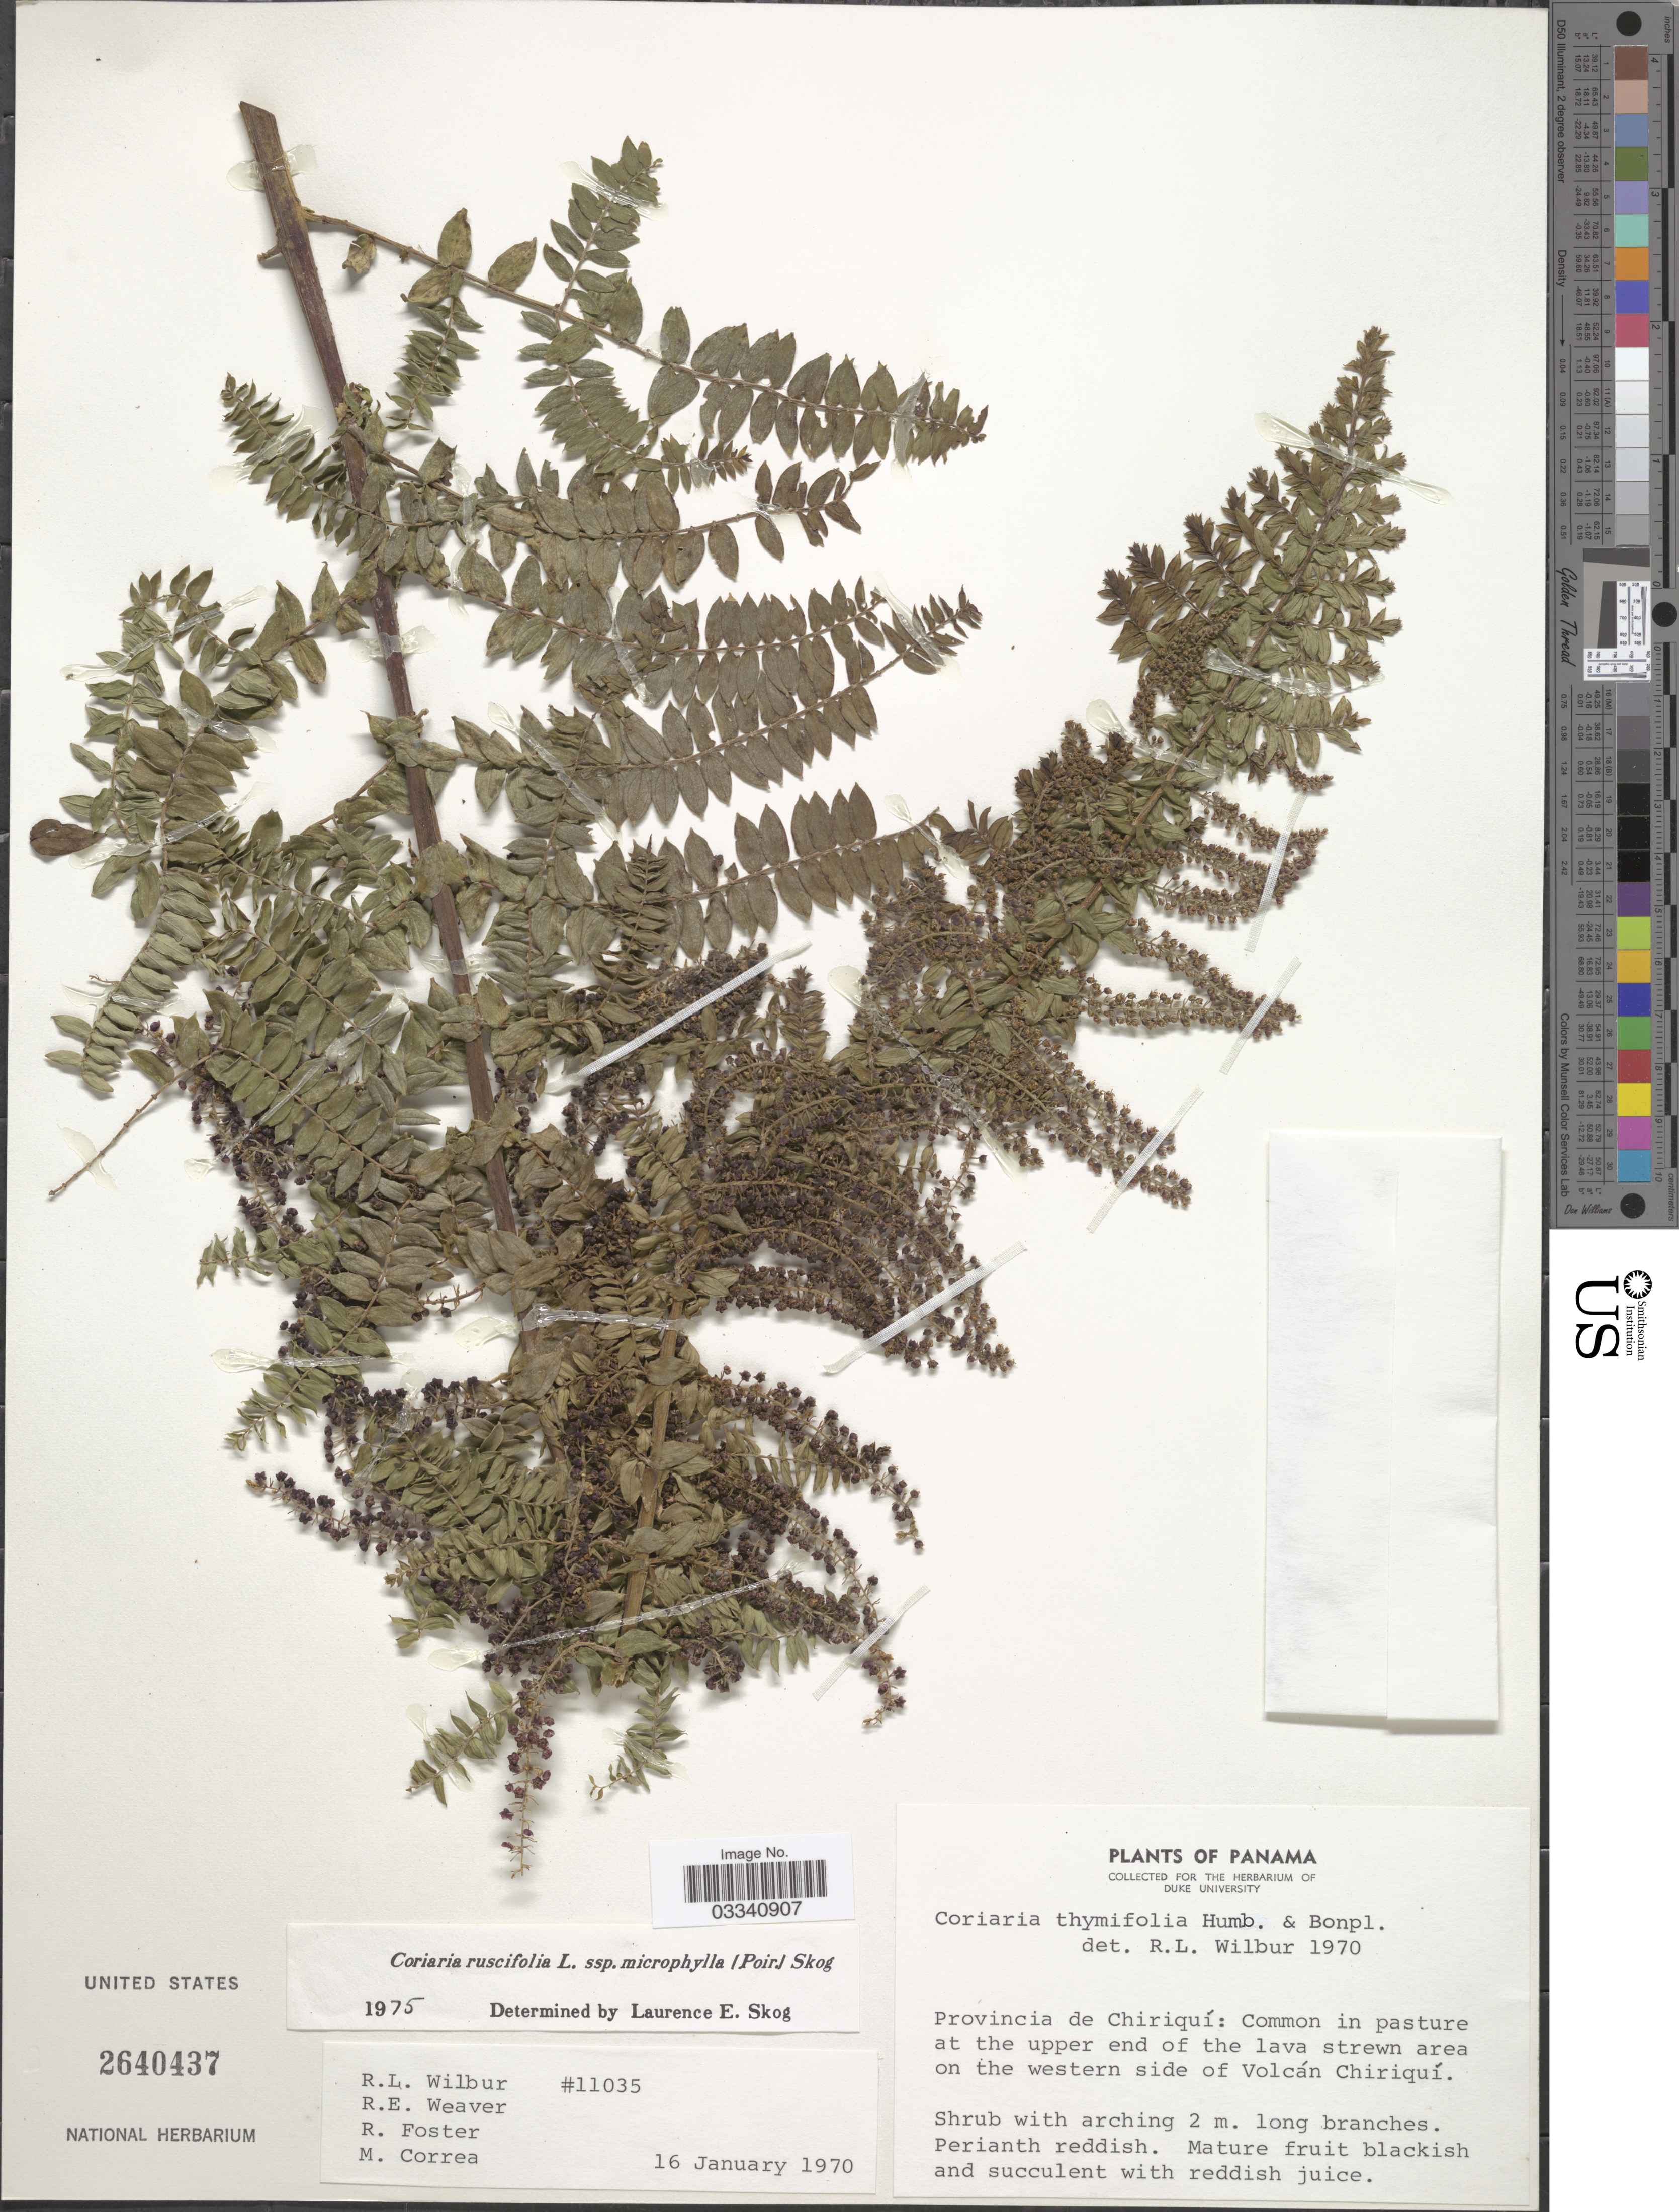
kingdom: Plantae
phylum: Tracheophyta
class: Magnoliopsida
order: Cucurbitales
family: Coriariaceae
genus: Coriaria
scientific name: Coriaria ruscifolia subsp. microphylla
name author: (Poir.) L.E. Skog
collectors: R. L. Wilbur, R. E. Weaver, R. Foster & M. Correa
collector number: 11035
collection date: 1970-01-16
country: Panama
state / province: Chiriqui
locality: Common in pasture at the upper end of the lava strewn area on the western side of Volcán Chiriquí.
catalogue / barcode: US 2640437